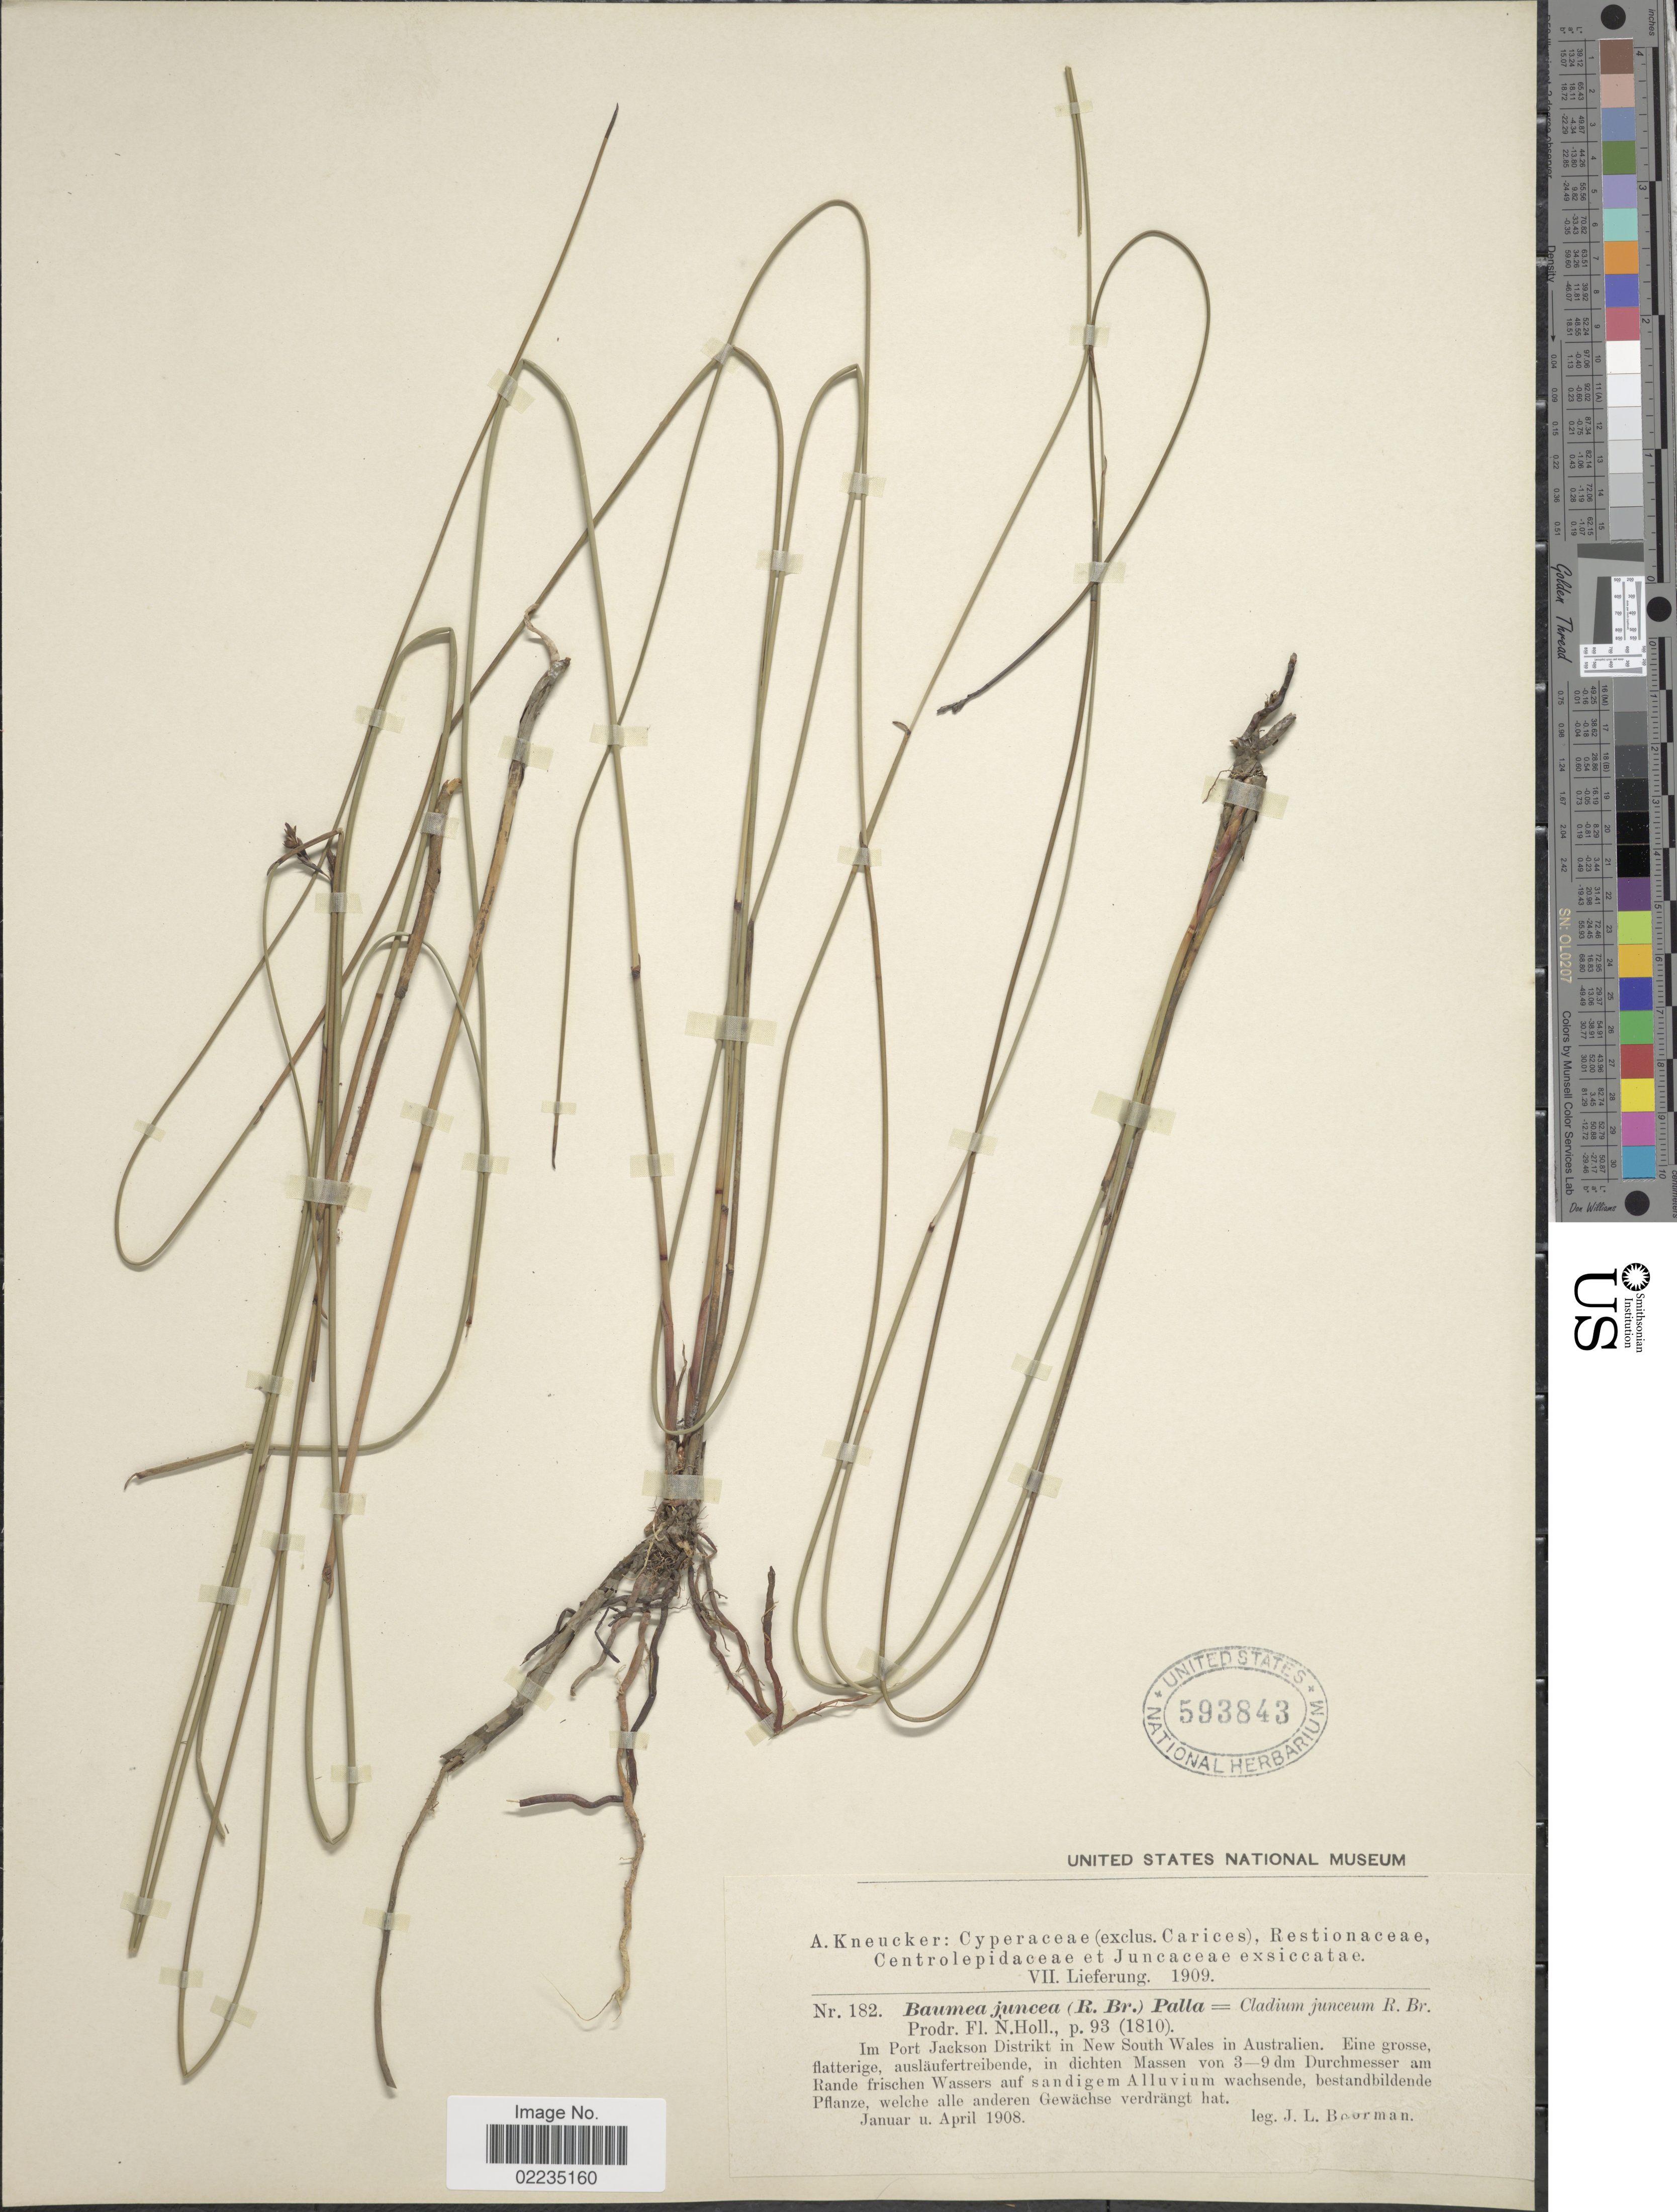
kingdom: Plantae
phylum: Tracheophyta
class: Liliopsida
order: Poales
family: Cyperaceae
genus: Machaerina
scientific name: Machaerina juncea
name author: (R. Br.) T. Koyama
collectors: J. Boorman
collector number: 182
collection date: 1908-01/1908-04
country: Australia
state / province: New South Wales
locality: Im Port Jackson Distrikt in New South Wales in Australien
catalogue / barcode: US 593843